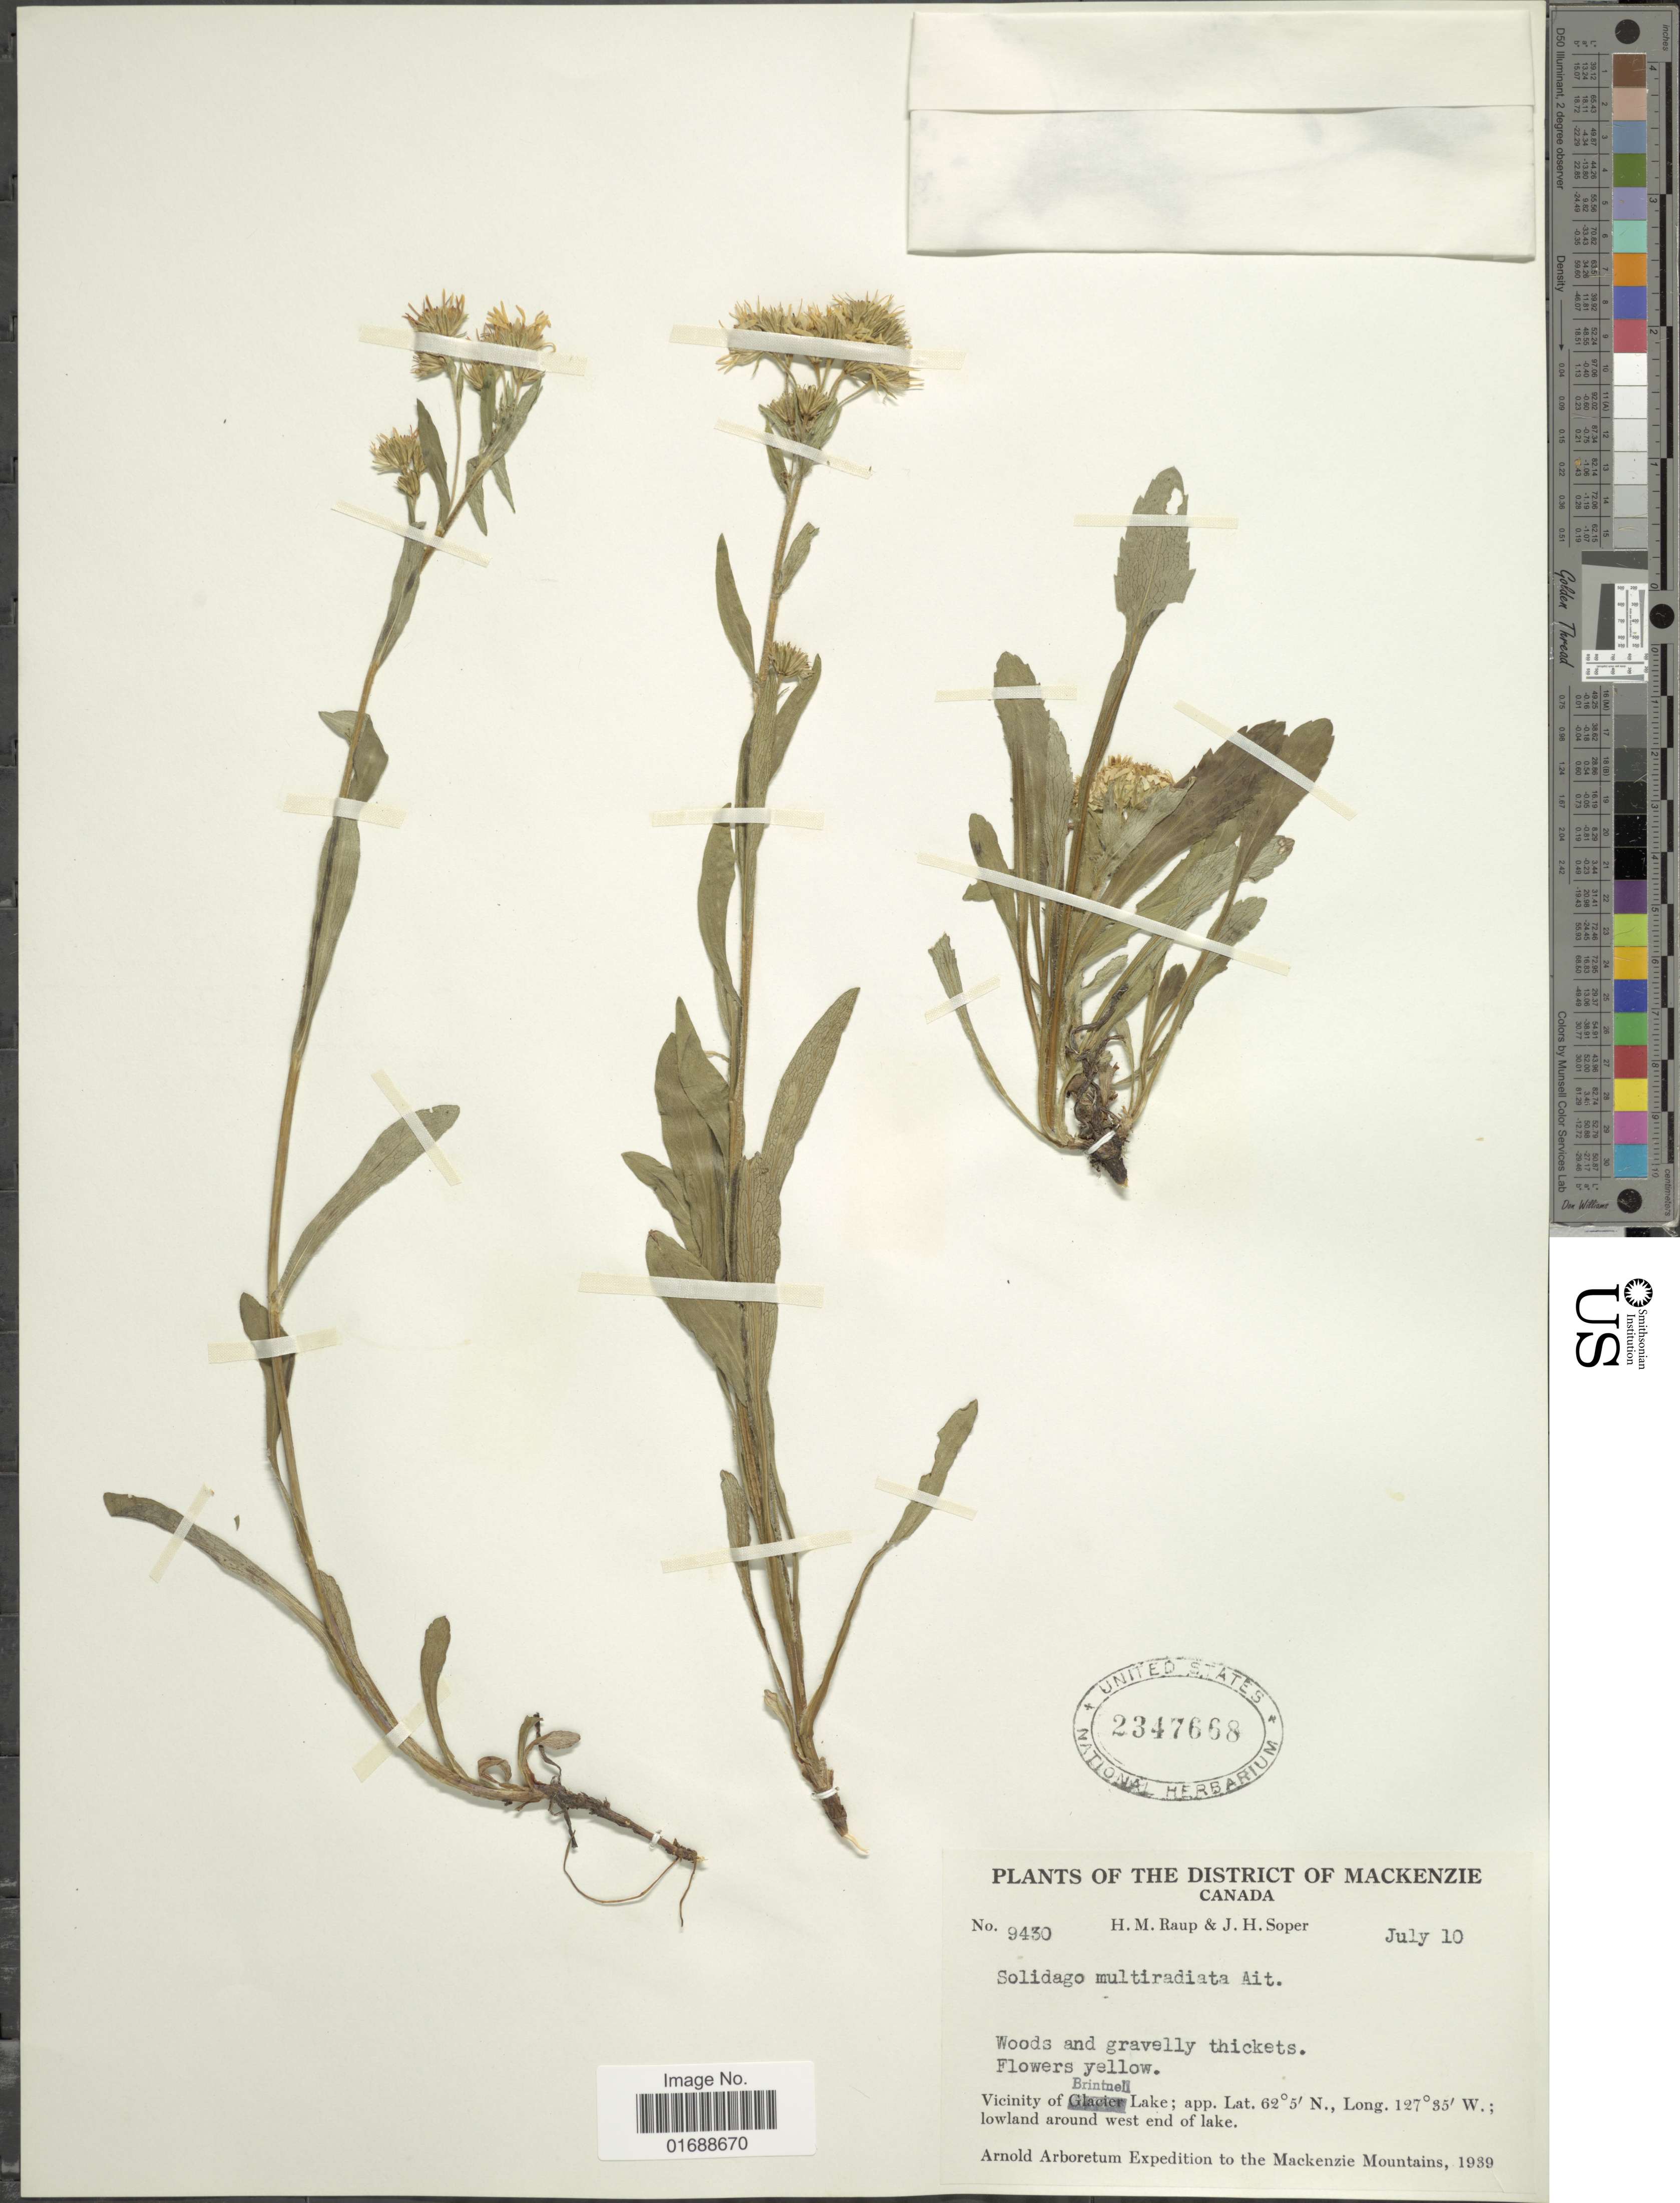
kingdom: Plantae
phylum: Tracheophyta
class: Magnoliopsida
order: Asterales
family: Asteraceae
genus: Solidago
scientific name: Solidago multiradiata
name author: Aiton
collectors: H. Raup & J. H. Soper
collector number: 9430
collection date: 1939-07-10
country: Canada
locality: District of Mackenzie, Vicinity of Brintnell Lake, lowland around west end of lake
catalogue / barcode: US 2347668